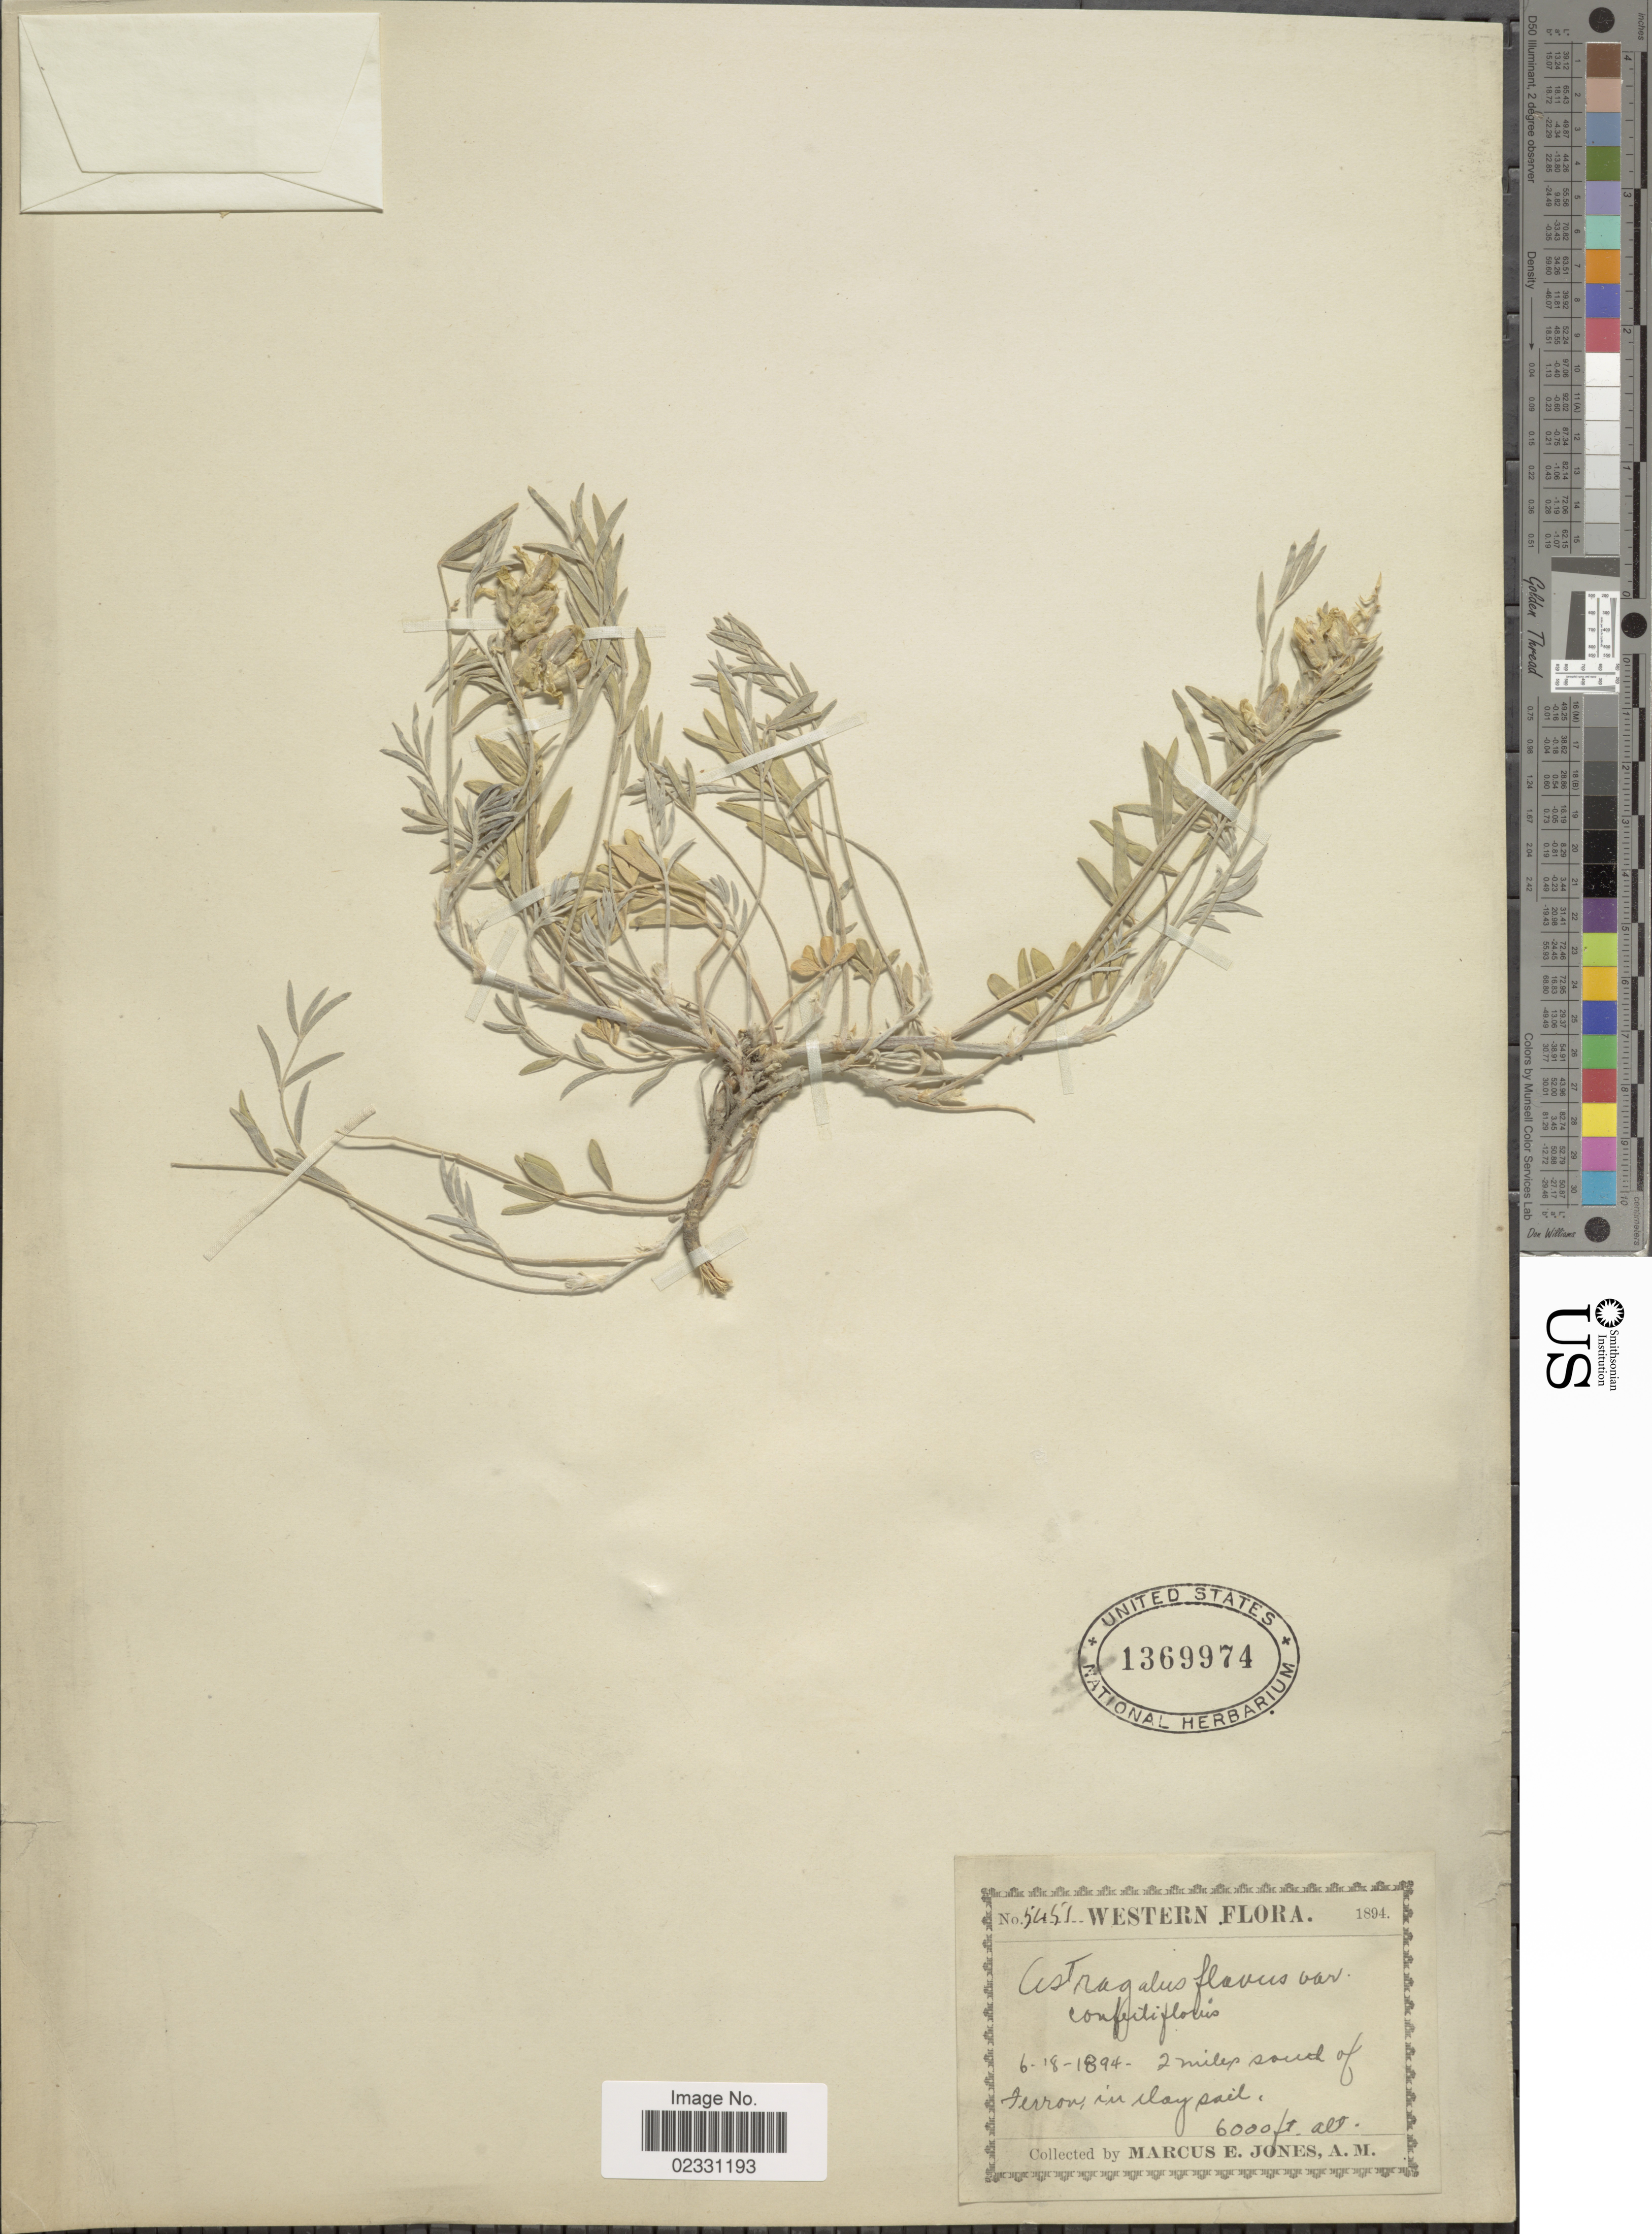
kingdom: Plantae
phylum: Tracheophyta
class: Magnoliopsida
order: Fabales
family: Fabaceae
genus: Astragalus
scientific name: Astragalus flavus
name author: Torr. & A. Gray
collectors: M. E. Jones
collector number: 5451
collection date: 1894-06-18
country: United States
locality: Western. 2 miles south of Terron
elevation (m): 1829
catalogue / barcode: US 1369974